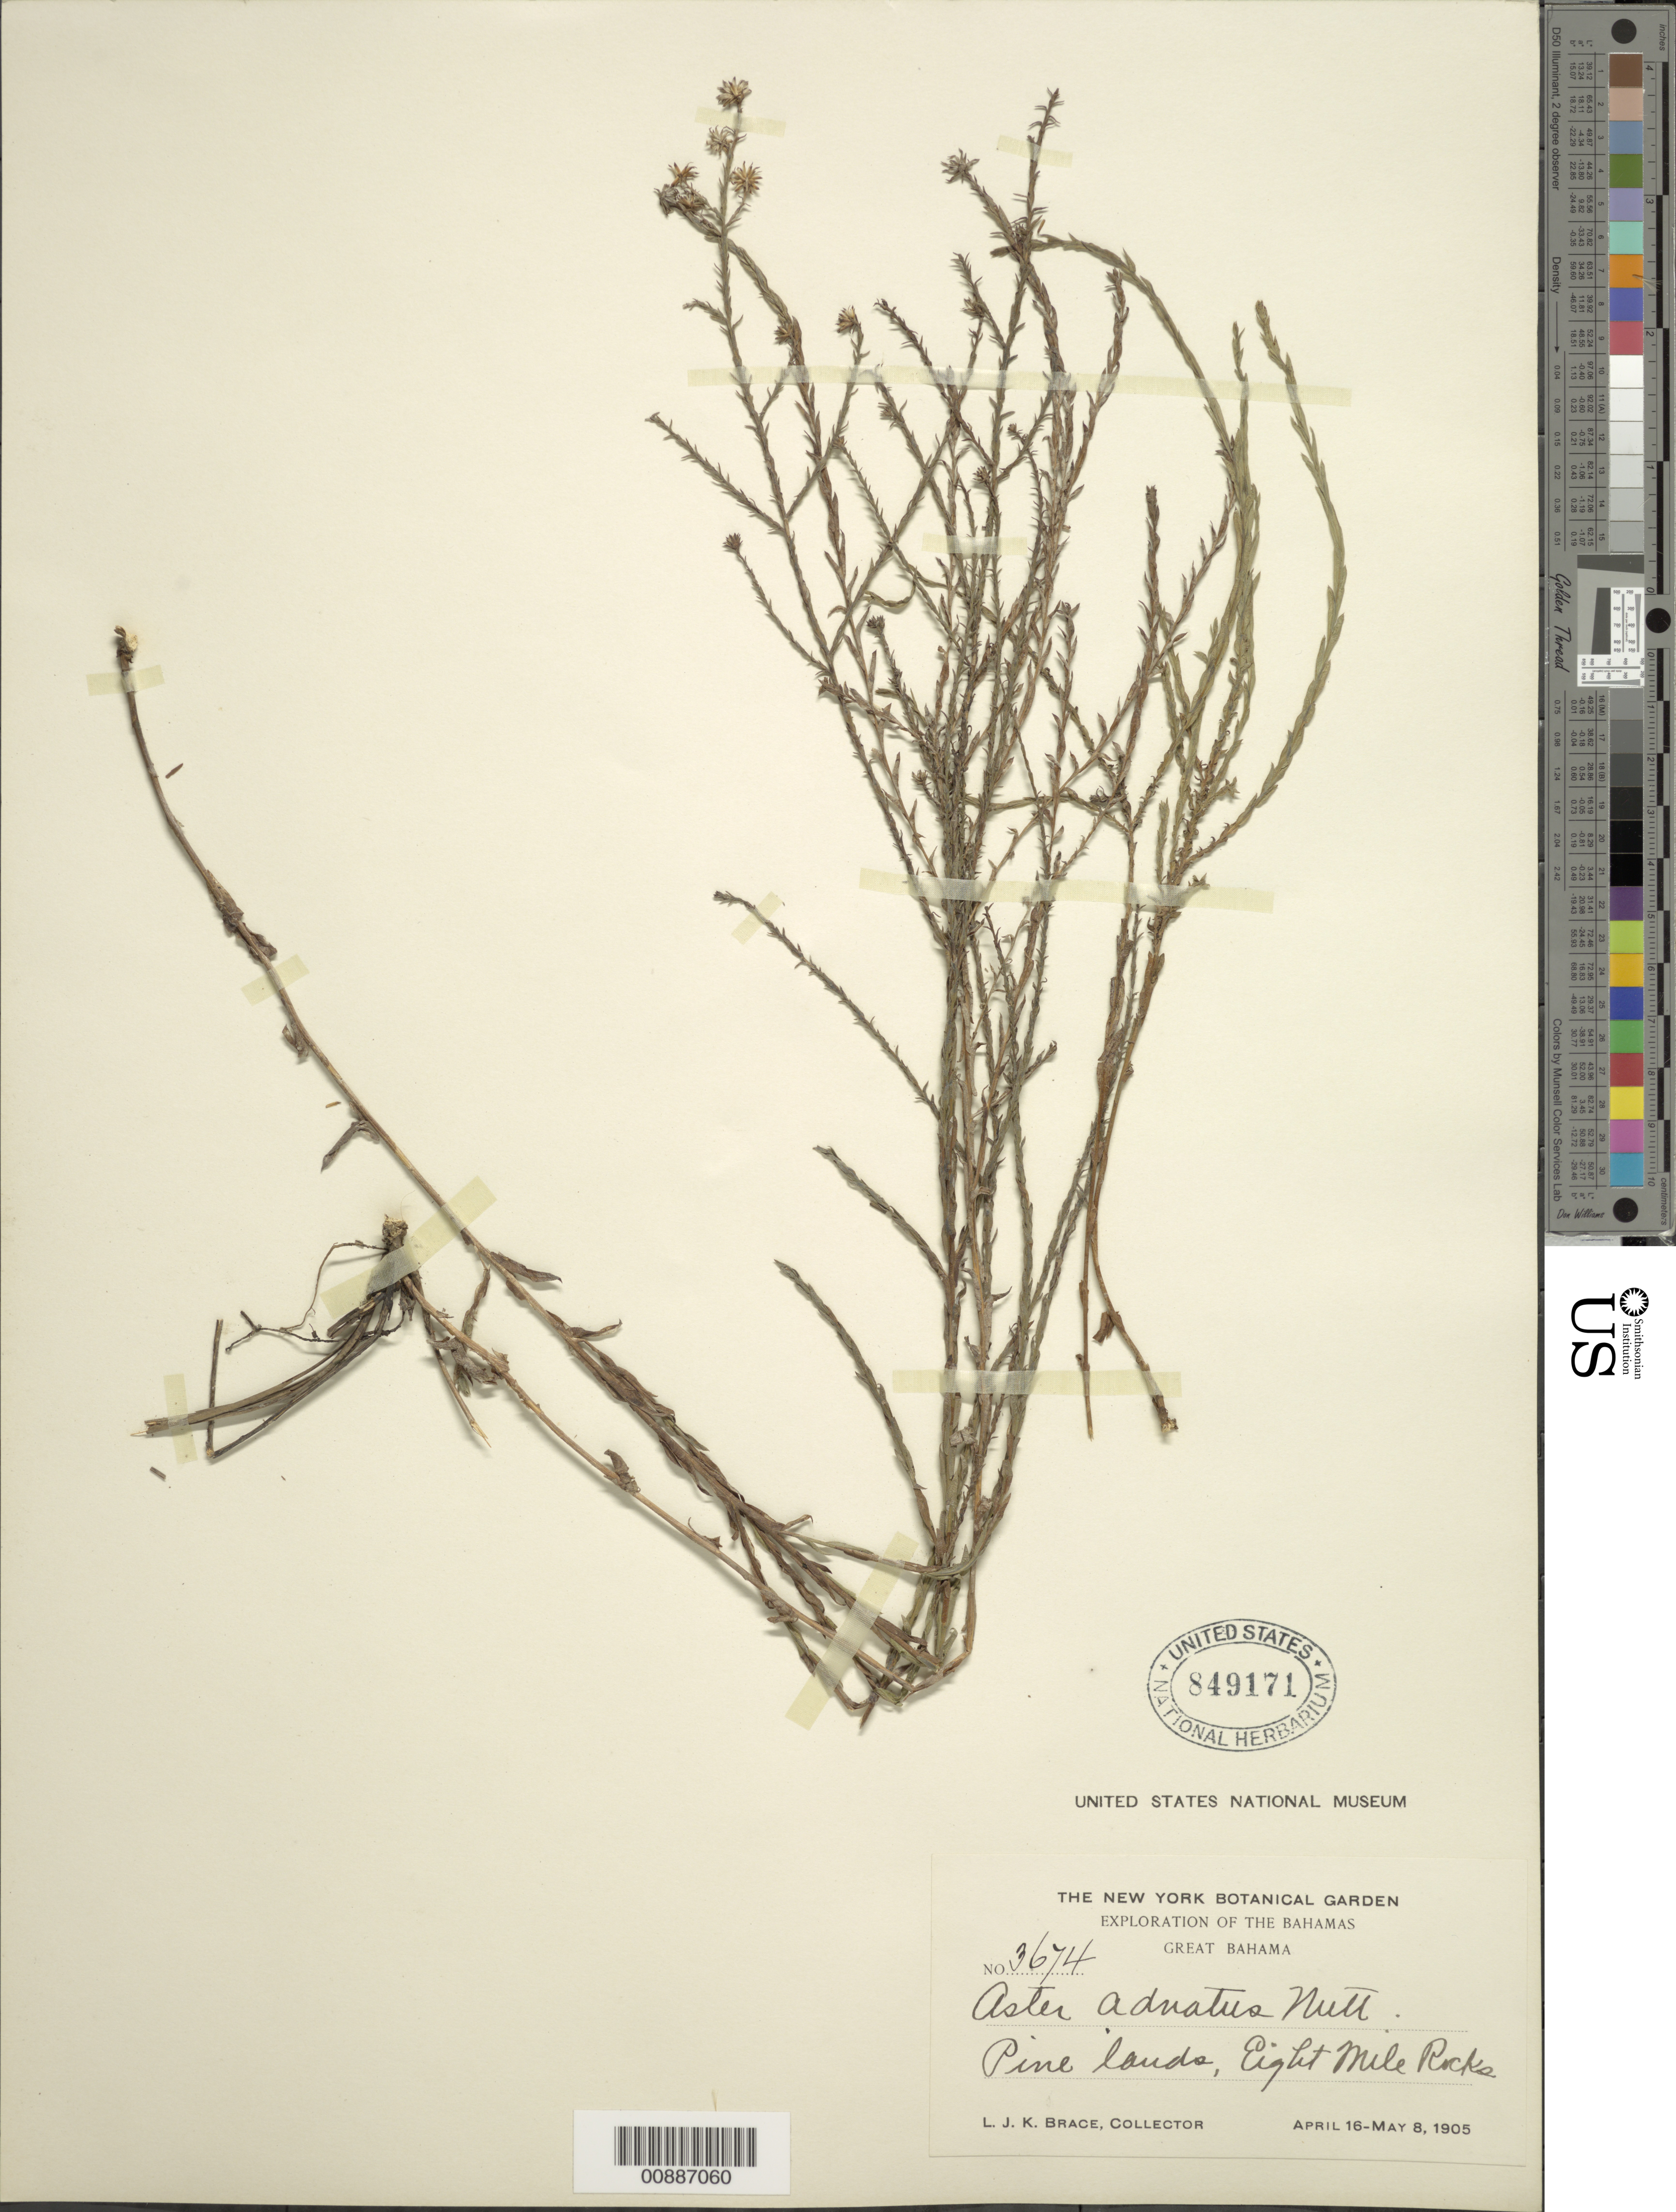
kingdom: Plantae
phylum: Tracheophyta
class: Magnoliopsida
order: Asterales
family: Asteraceae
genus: Symphyotrichum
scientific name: Symphyotrichum adnatum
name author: (Nutt.) G.L. Nesom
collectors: L. J. K. Brace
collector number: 3674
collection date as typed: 16 Apr 1905 to 08 May 1905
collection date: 1905-04-16/1905-05-08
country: Bahamas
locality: Great Bahama, Eight Mile Rocks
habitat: Pine lands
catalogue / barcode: US 849171